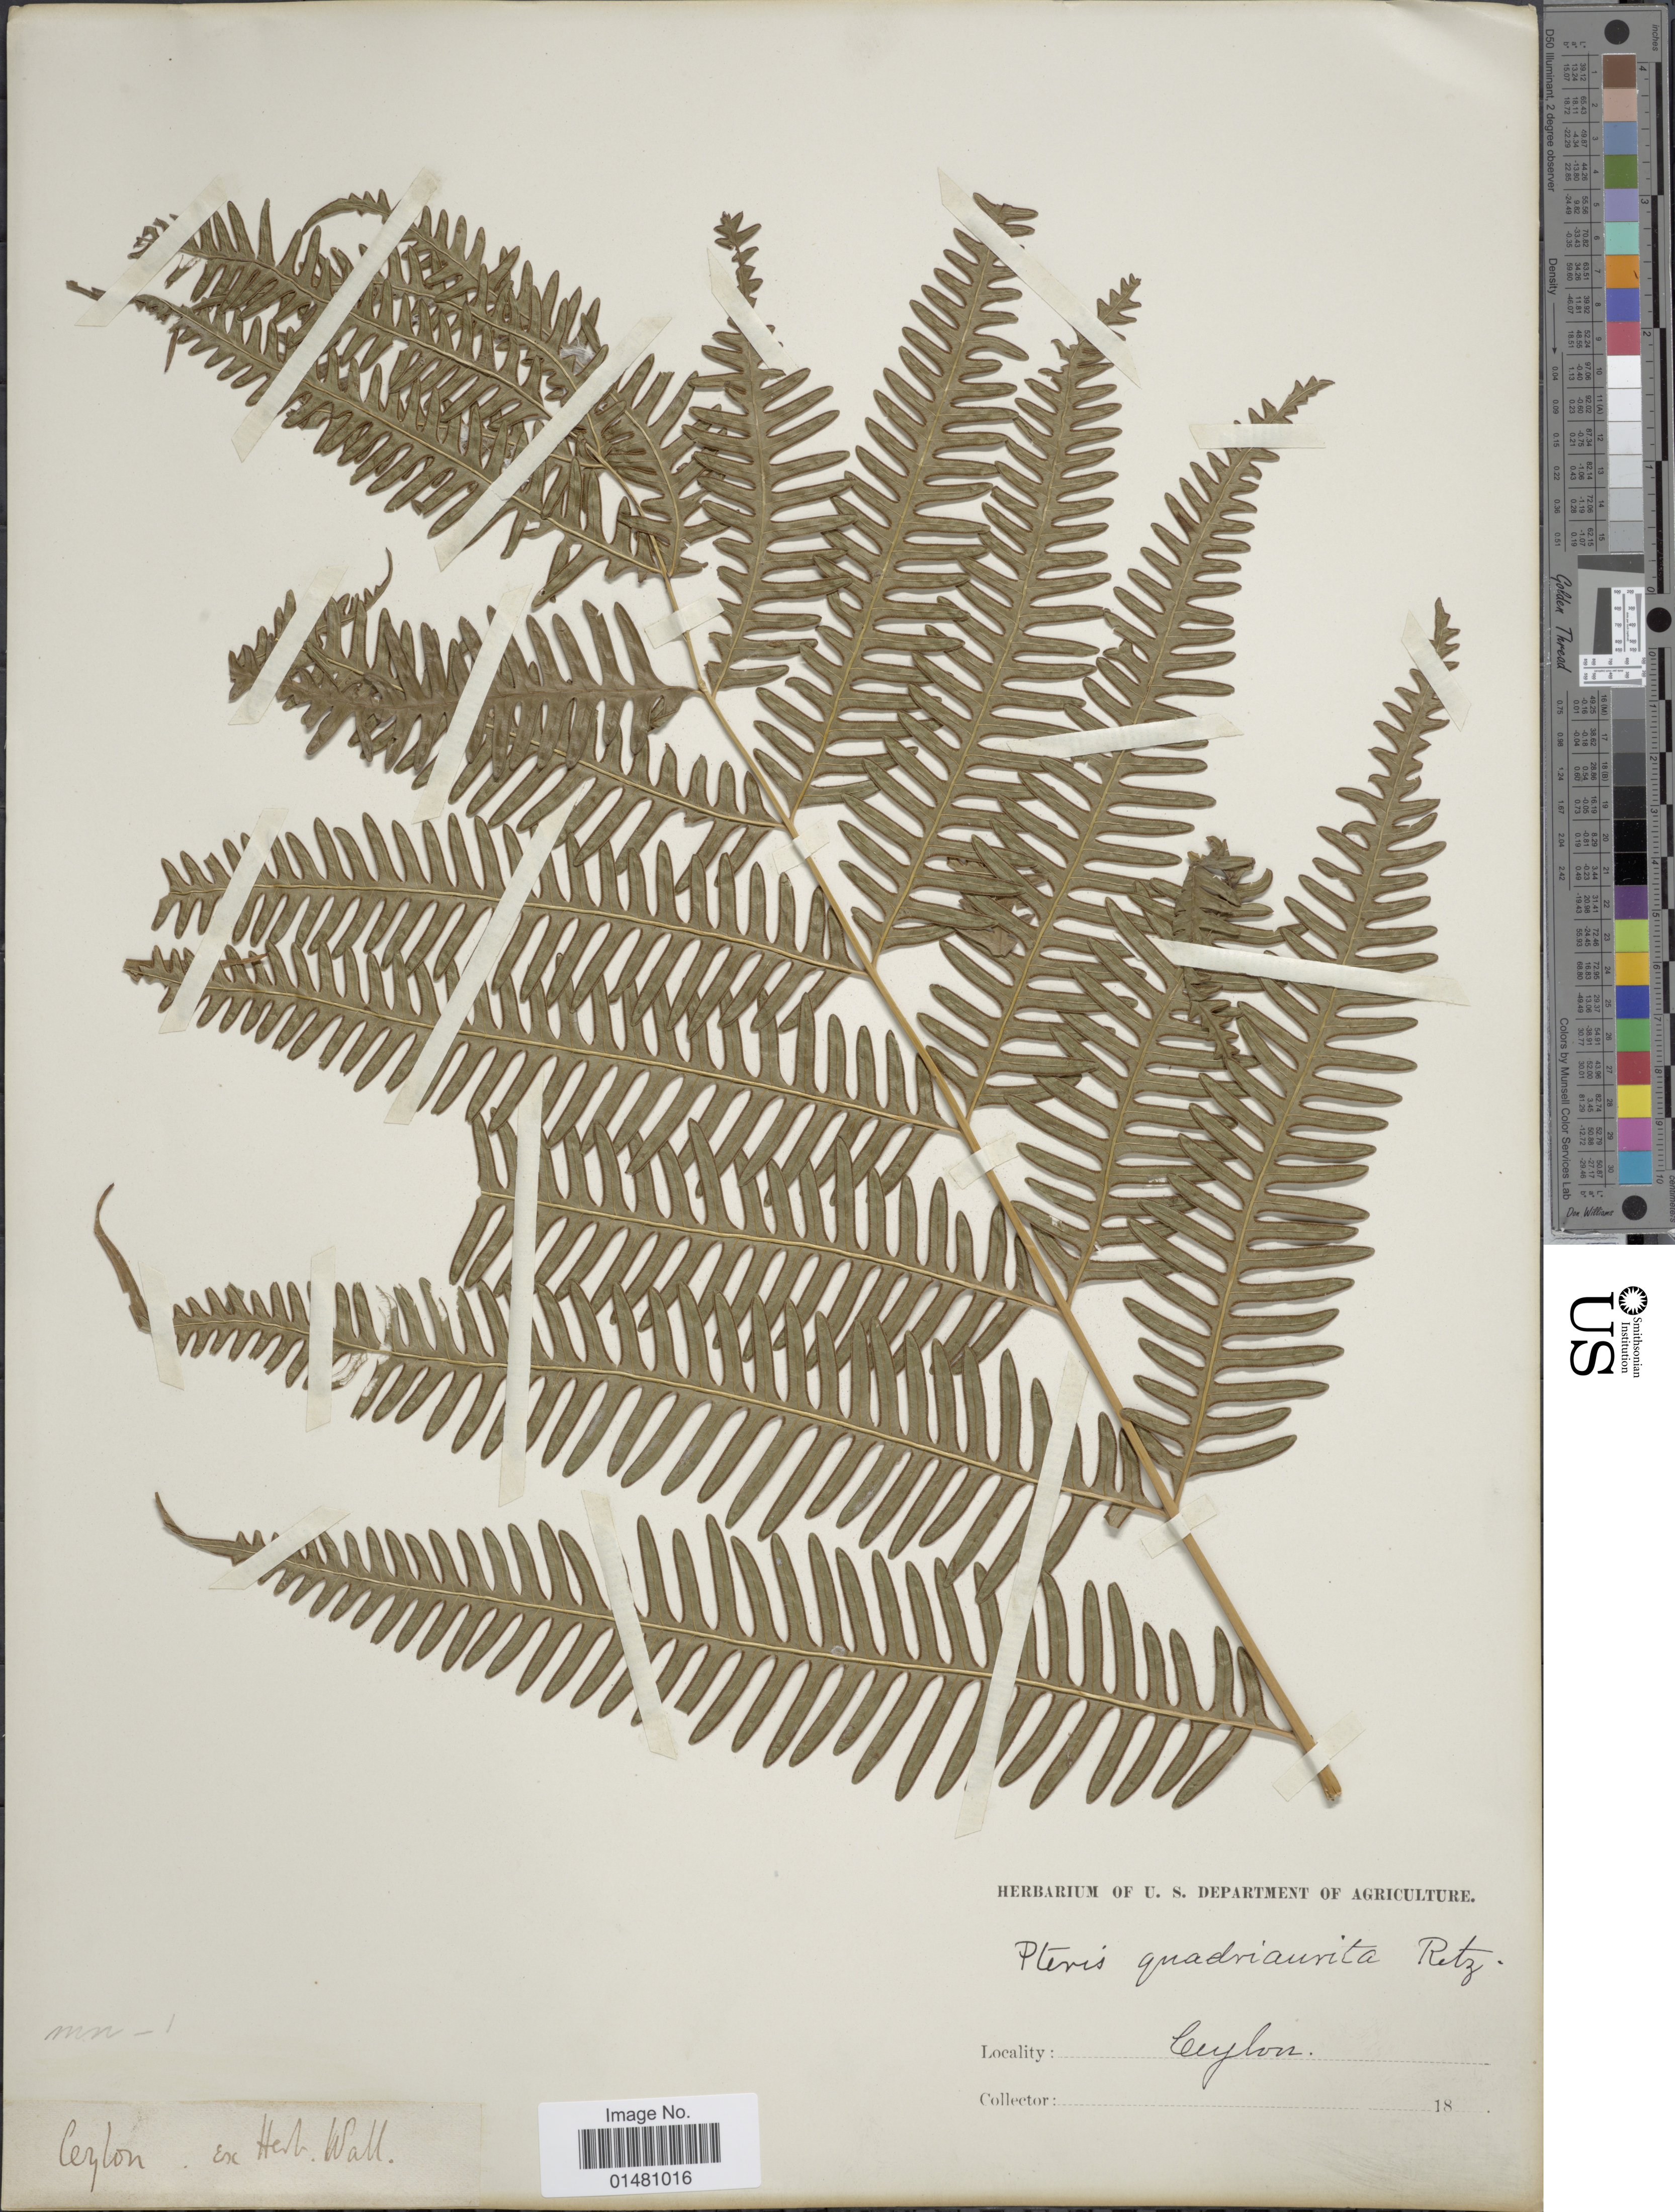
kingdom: Plantae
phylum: Tracheophyta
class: Polypodiopsida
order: Polypodiales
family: Pteridaceae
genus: Pteris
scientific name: Pteris quadriaurita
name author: Retz.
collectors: ex herb. Wall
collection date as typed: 18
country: Sri Lanka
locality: Ceylon